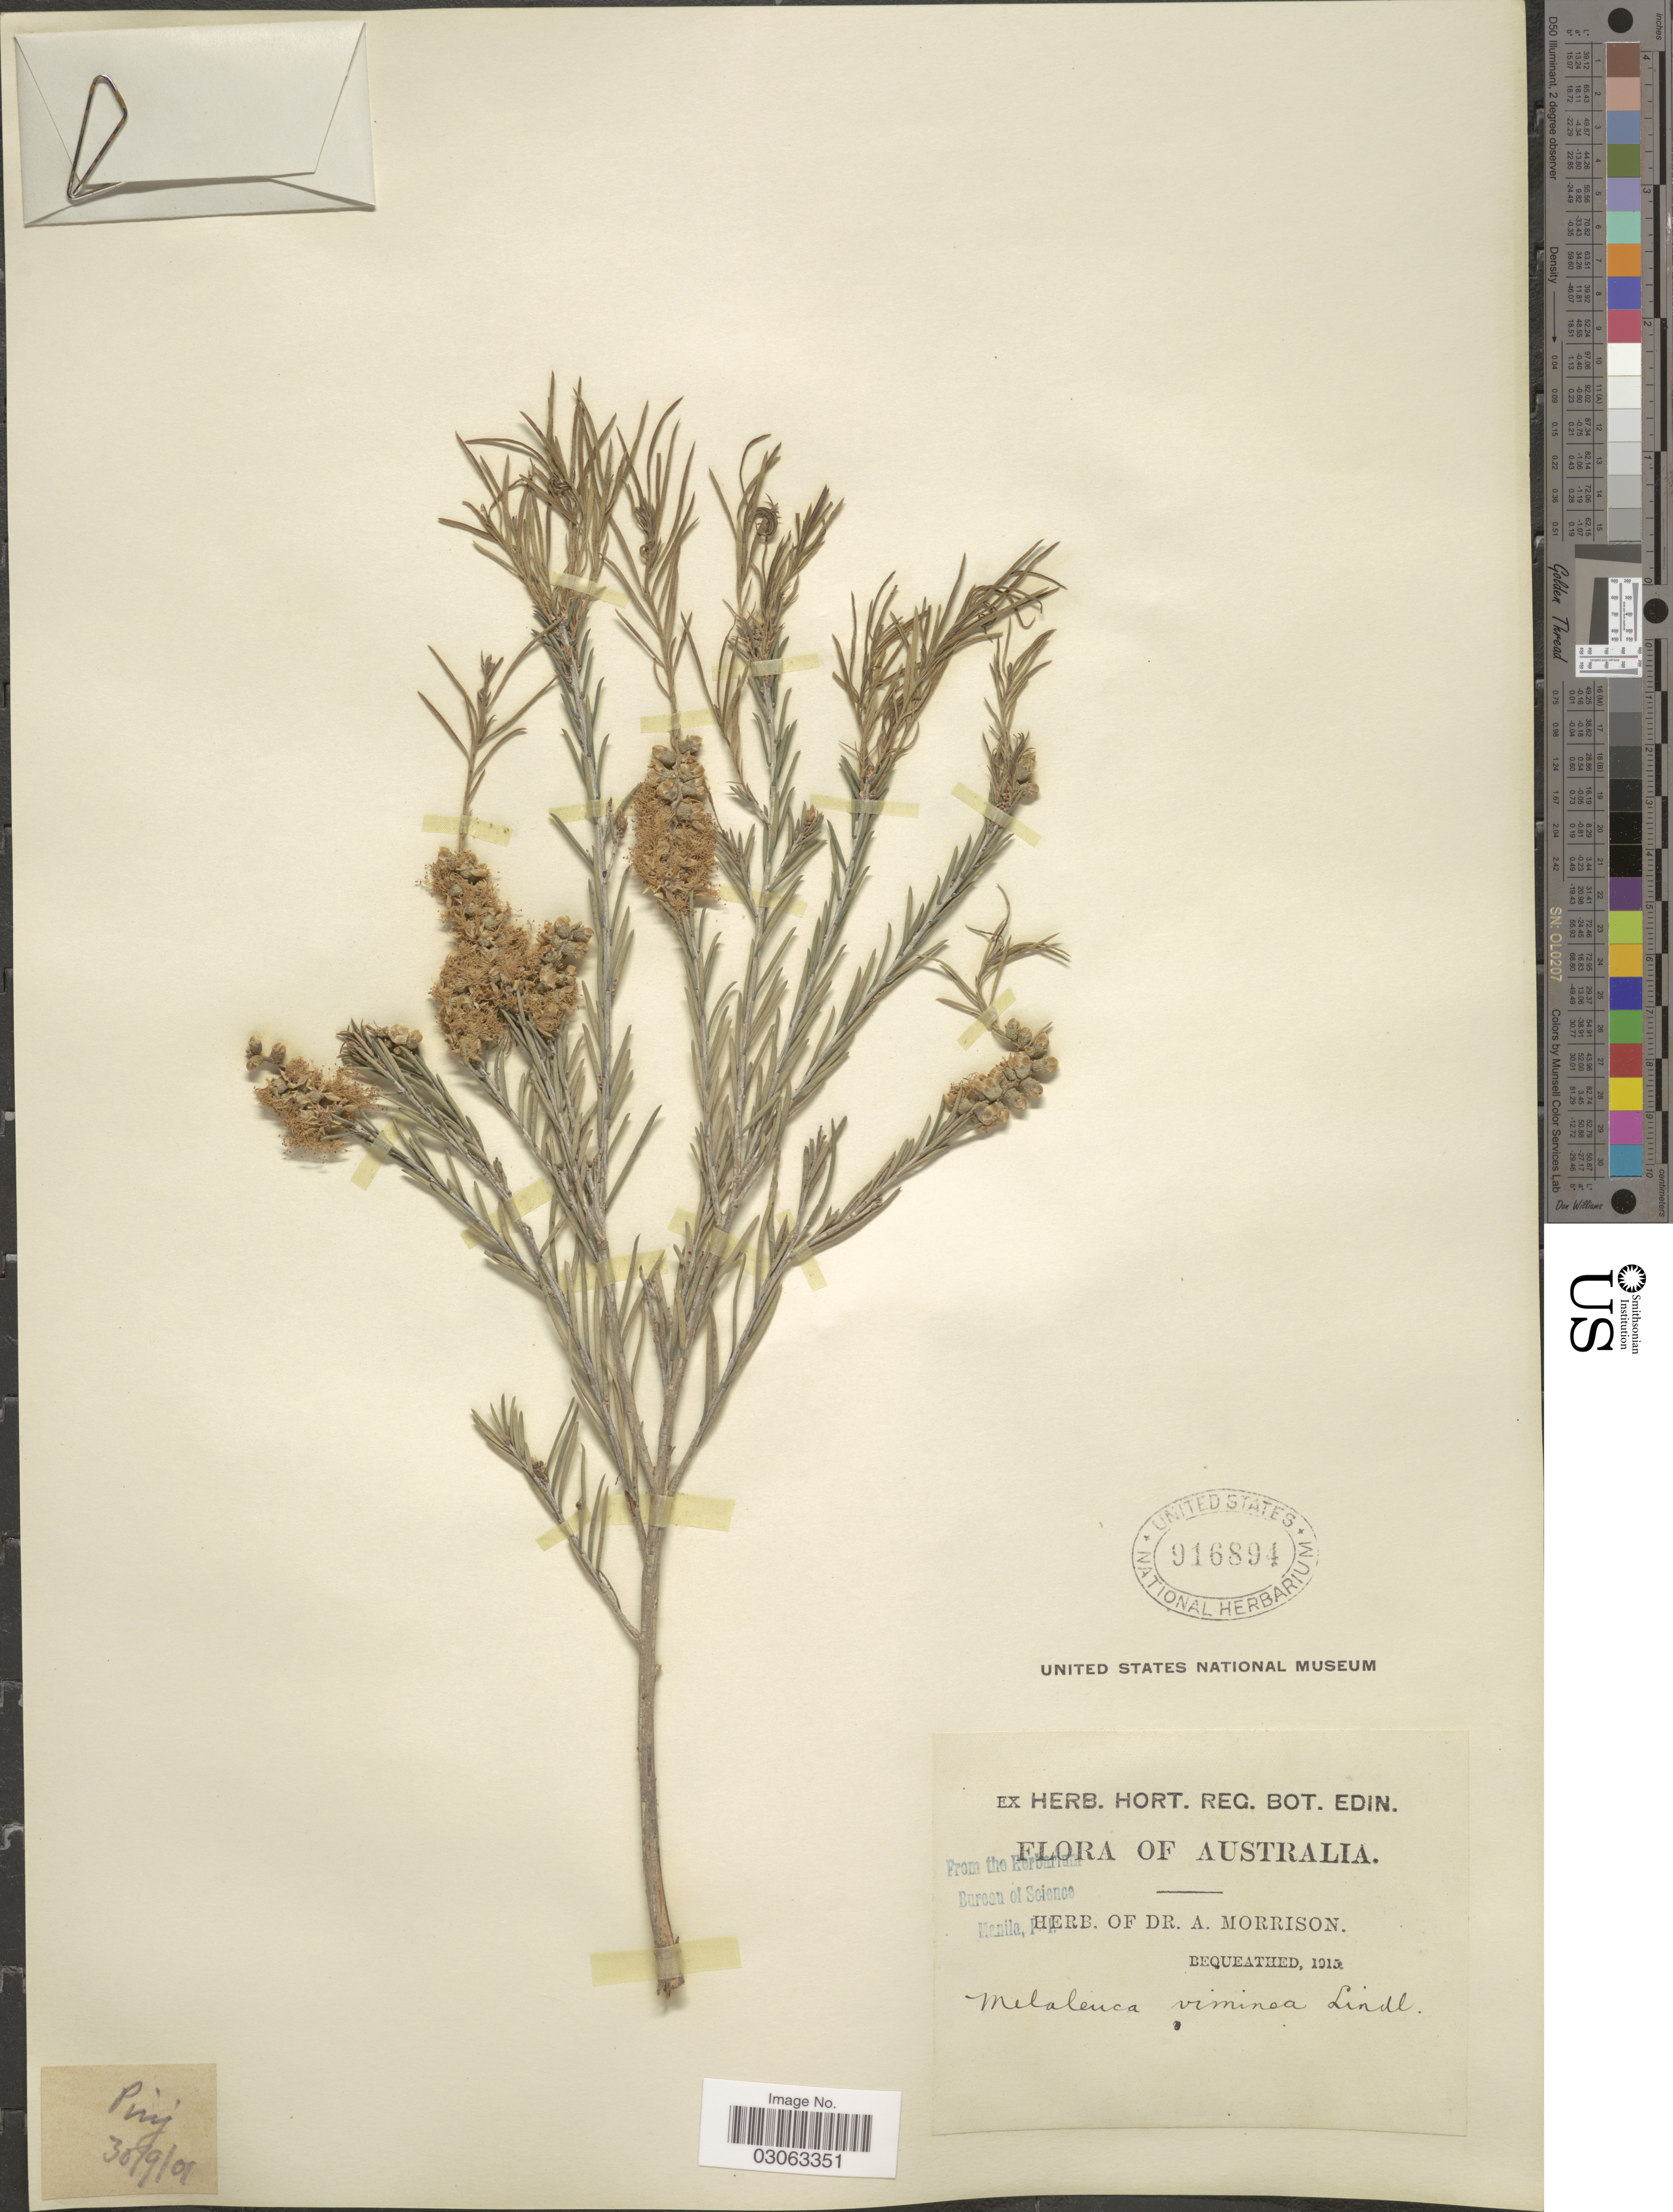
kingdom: Plantae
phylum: Tracheophyta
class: Magnoliopsida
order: Myrtales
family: Myrtaceae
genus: Melaleuca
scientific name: Melaleuca viminea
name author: Lindl.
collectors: ex herb. Dr. A. Morrison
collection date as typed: Transcribed d/m/y: 30/9/1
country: Australia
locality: Puy.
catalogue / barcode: US 916894